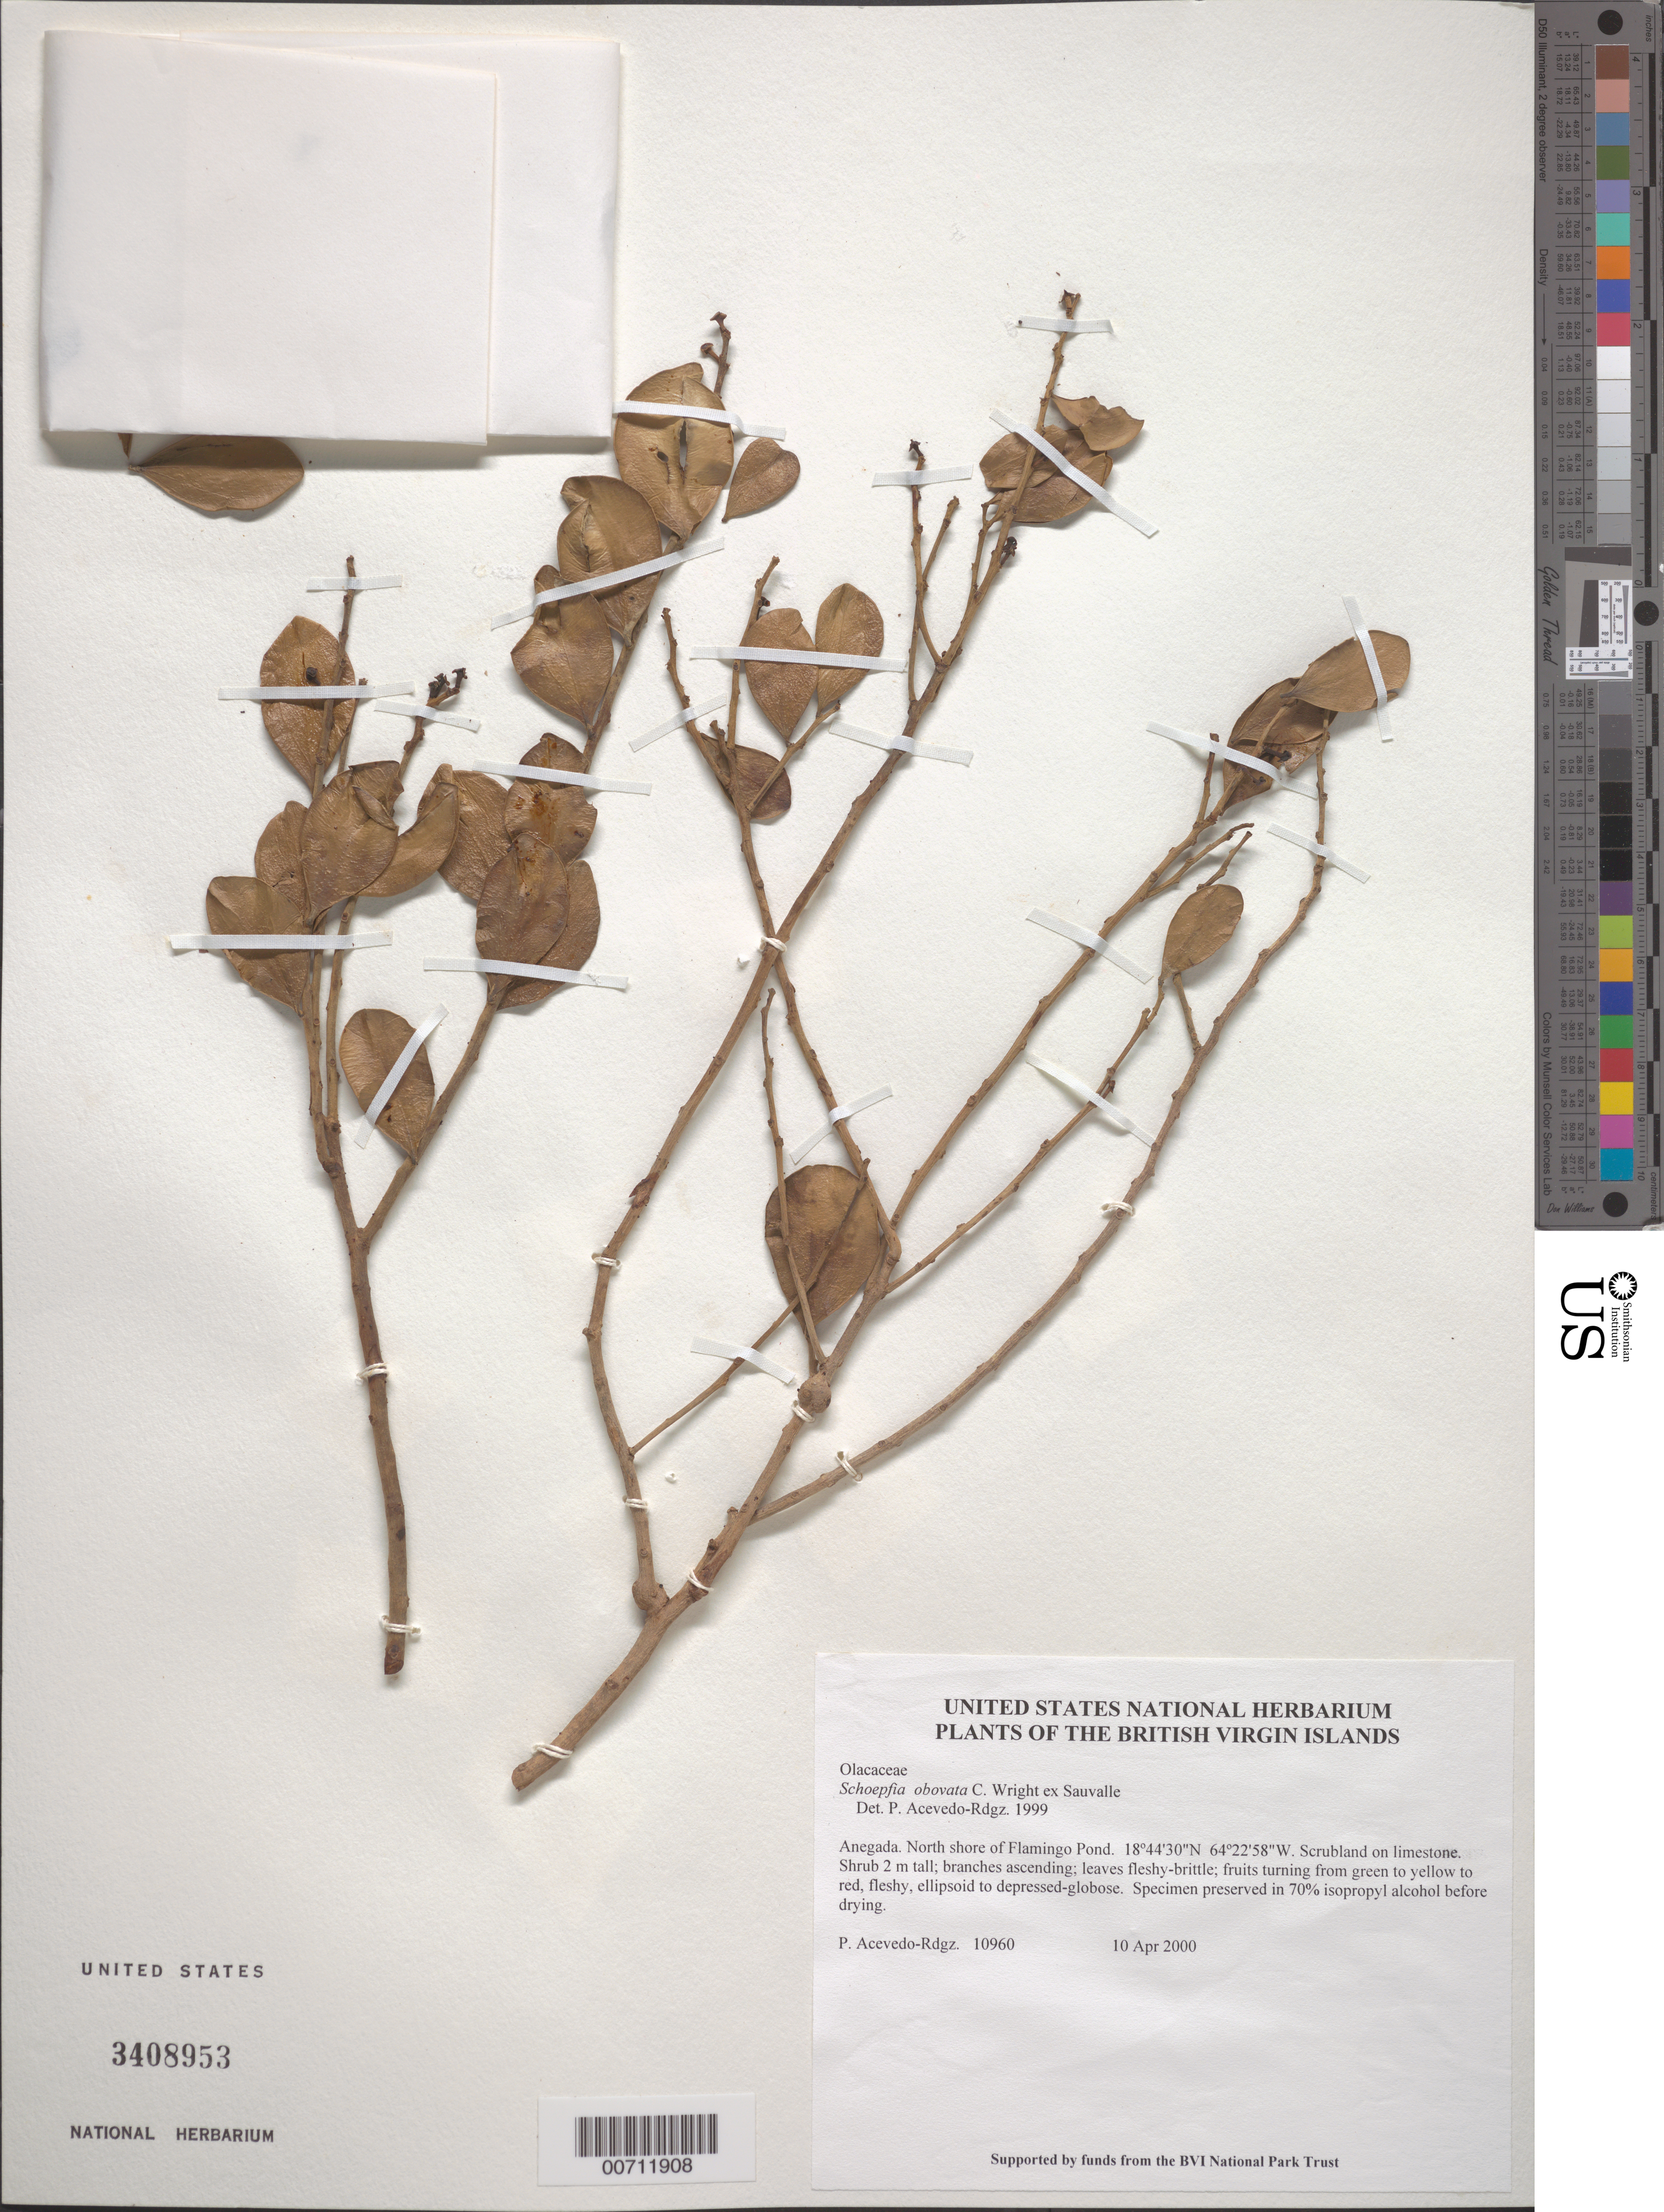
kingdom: Plantae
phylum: Tracheophyta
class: Magnoliopsida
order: Santalales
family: Schoepfiaceae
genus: Schoepfia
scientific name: Schoepfia obovata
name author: C. Wright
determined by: Acevedo-Rodríguez, P., (BOT), Smithsonian Institution - National Museum of Natural History (UNITED STATES)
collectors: P. Acevedo-Rodr.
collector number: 10960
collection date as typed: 10 Apr 2000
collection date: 2000-04-10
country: British Virgin Islands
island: Anegada I.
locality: North shore of Flamingo Pond.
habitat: Scrubland on limestone.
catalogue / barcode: US 3408953